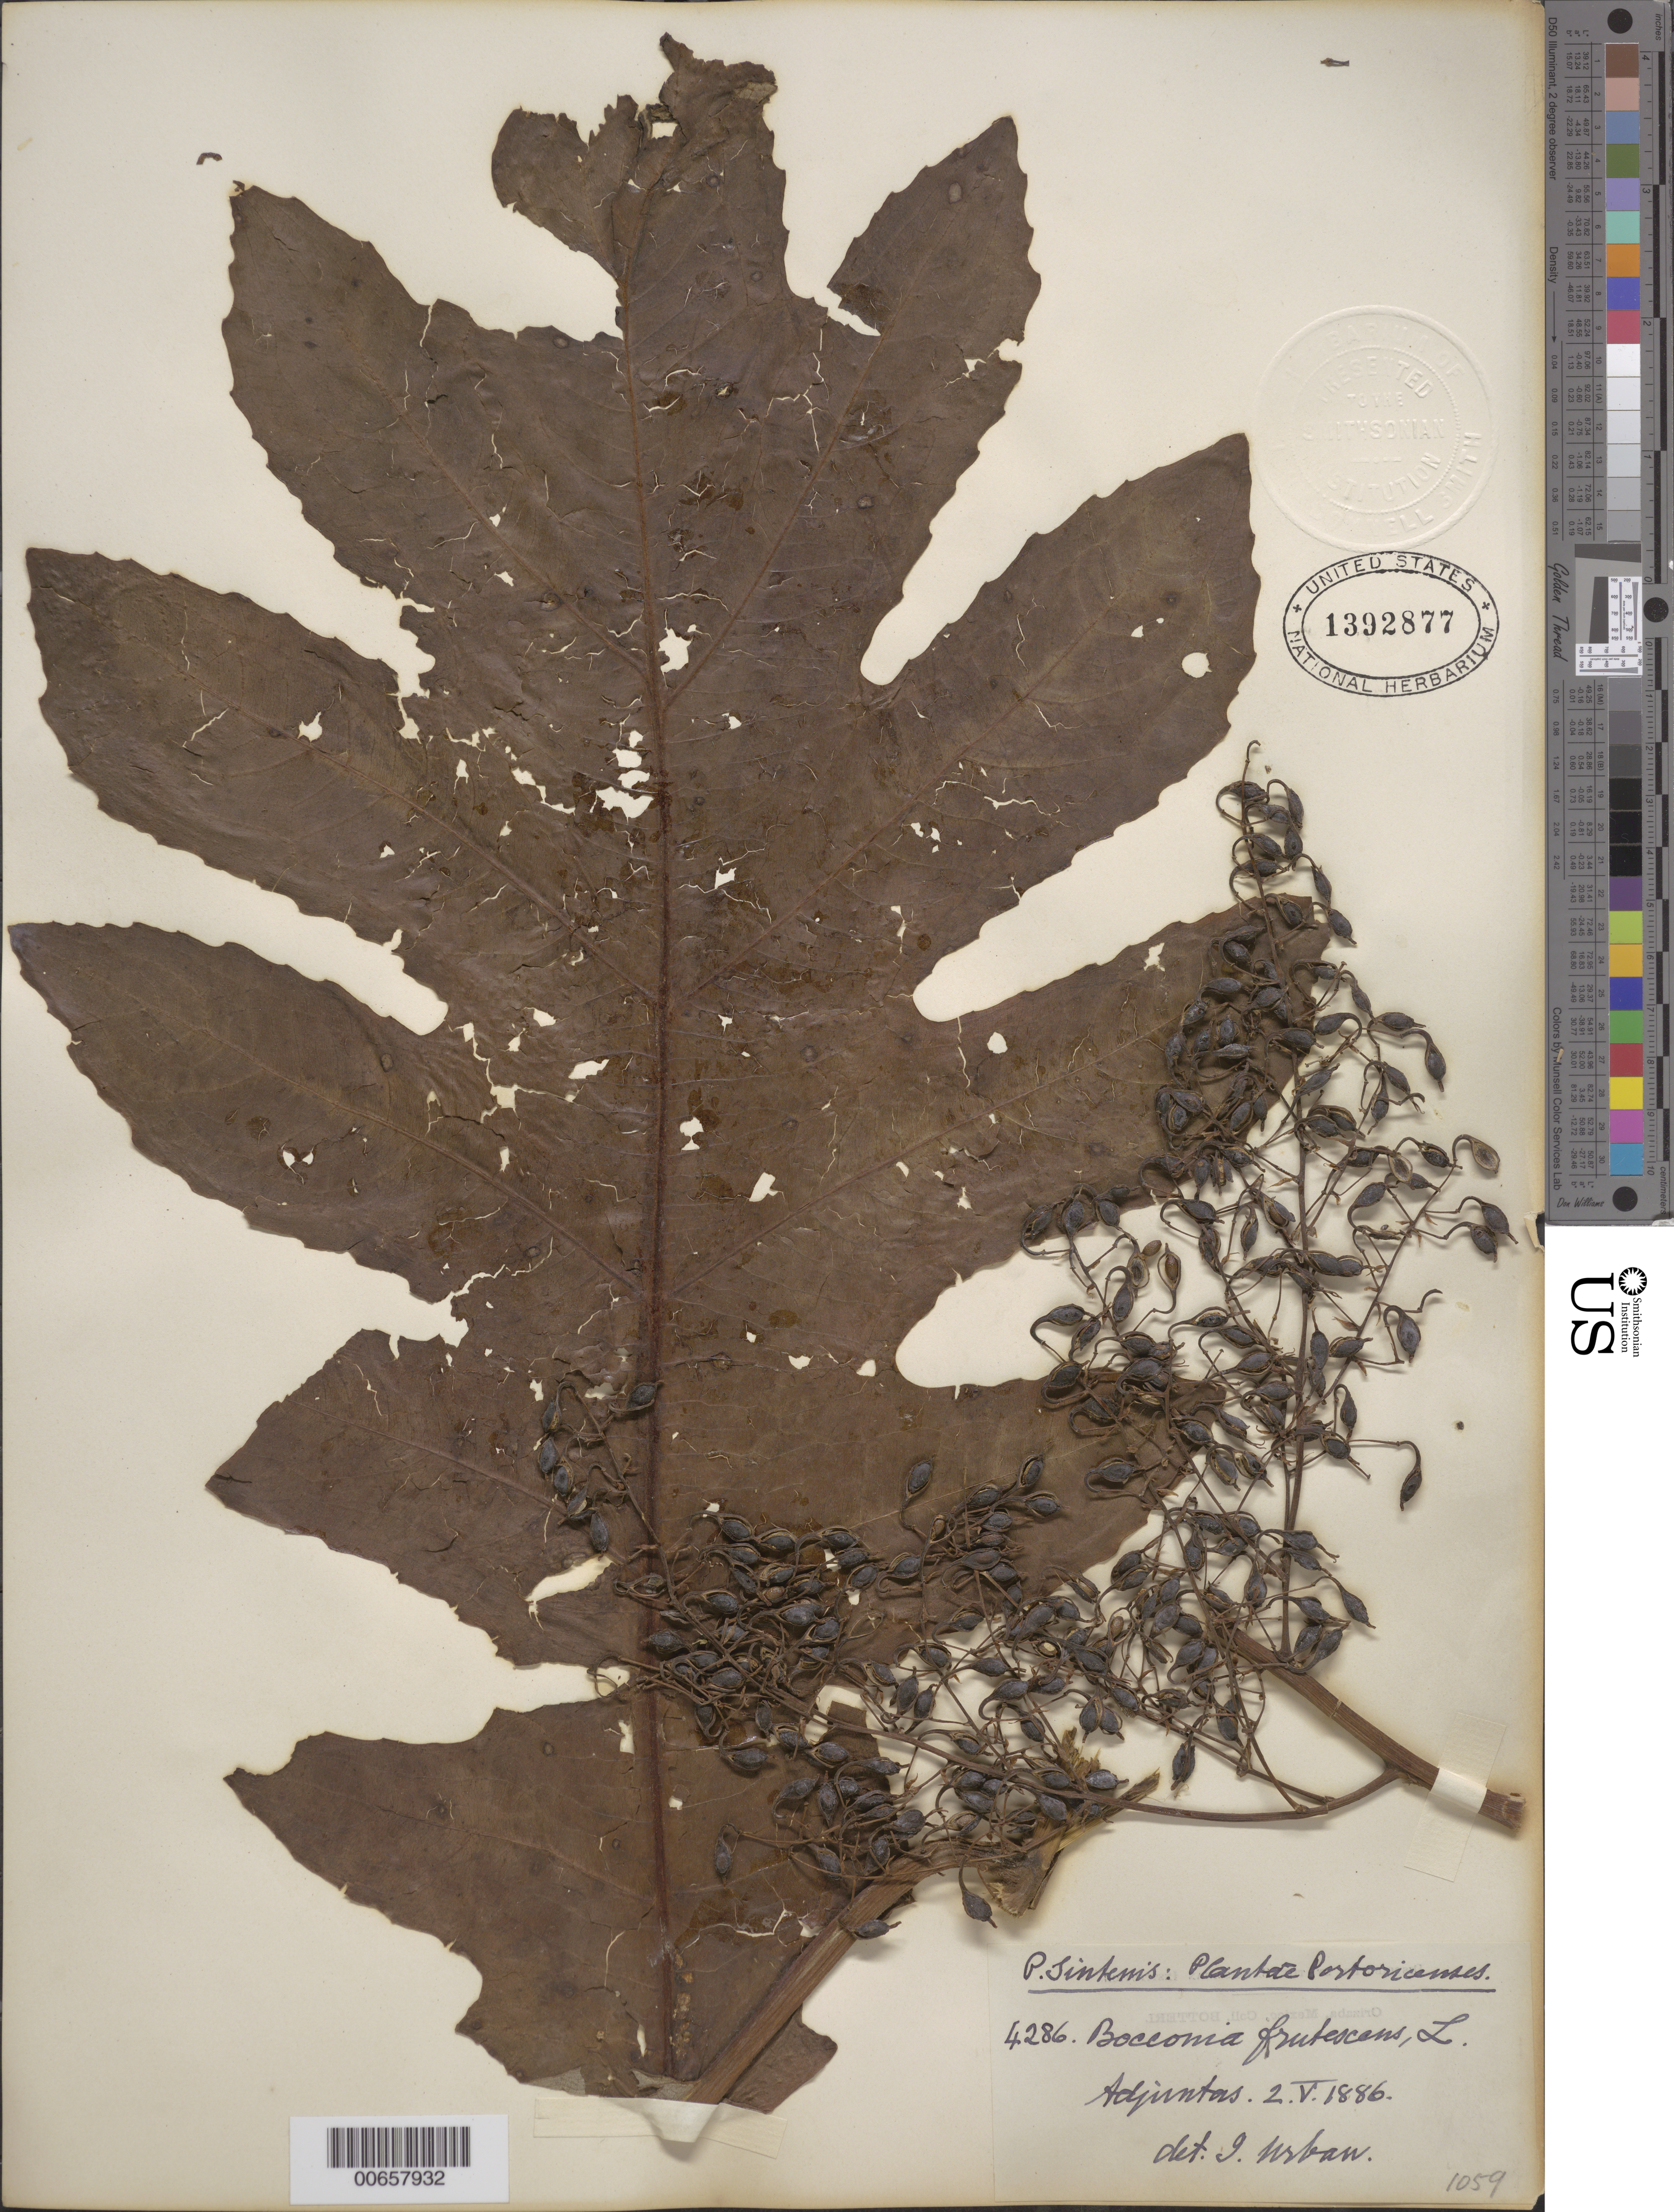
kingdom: Plantae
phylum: Tracheophyta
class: Magnoliopsida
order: Ranunculales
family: Papaveraceae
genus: Bocconia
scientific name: Bocconia frutescens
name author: L.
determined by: Urban, Ignatz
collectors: P. Sintenis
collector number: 4286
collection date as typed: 02 May 1886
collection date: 1886-05-02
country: Puerto Rico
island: Greater Antilles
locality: Adjuntas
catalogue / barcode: US 1392877